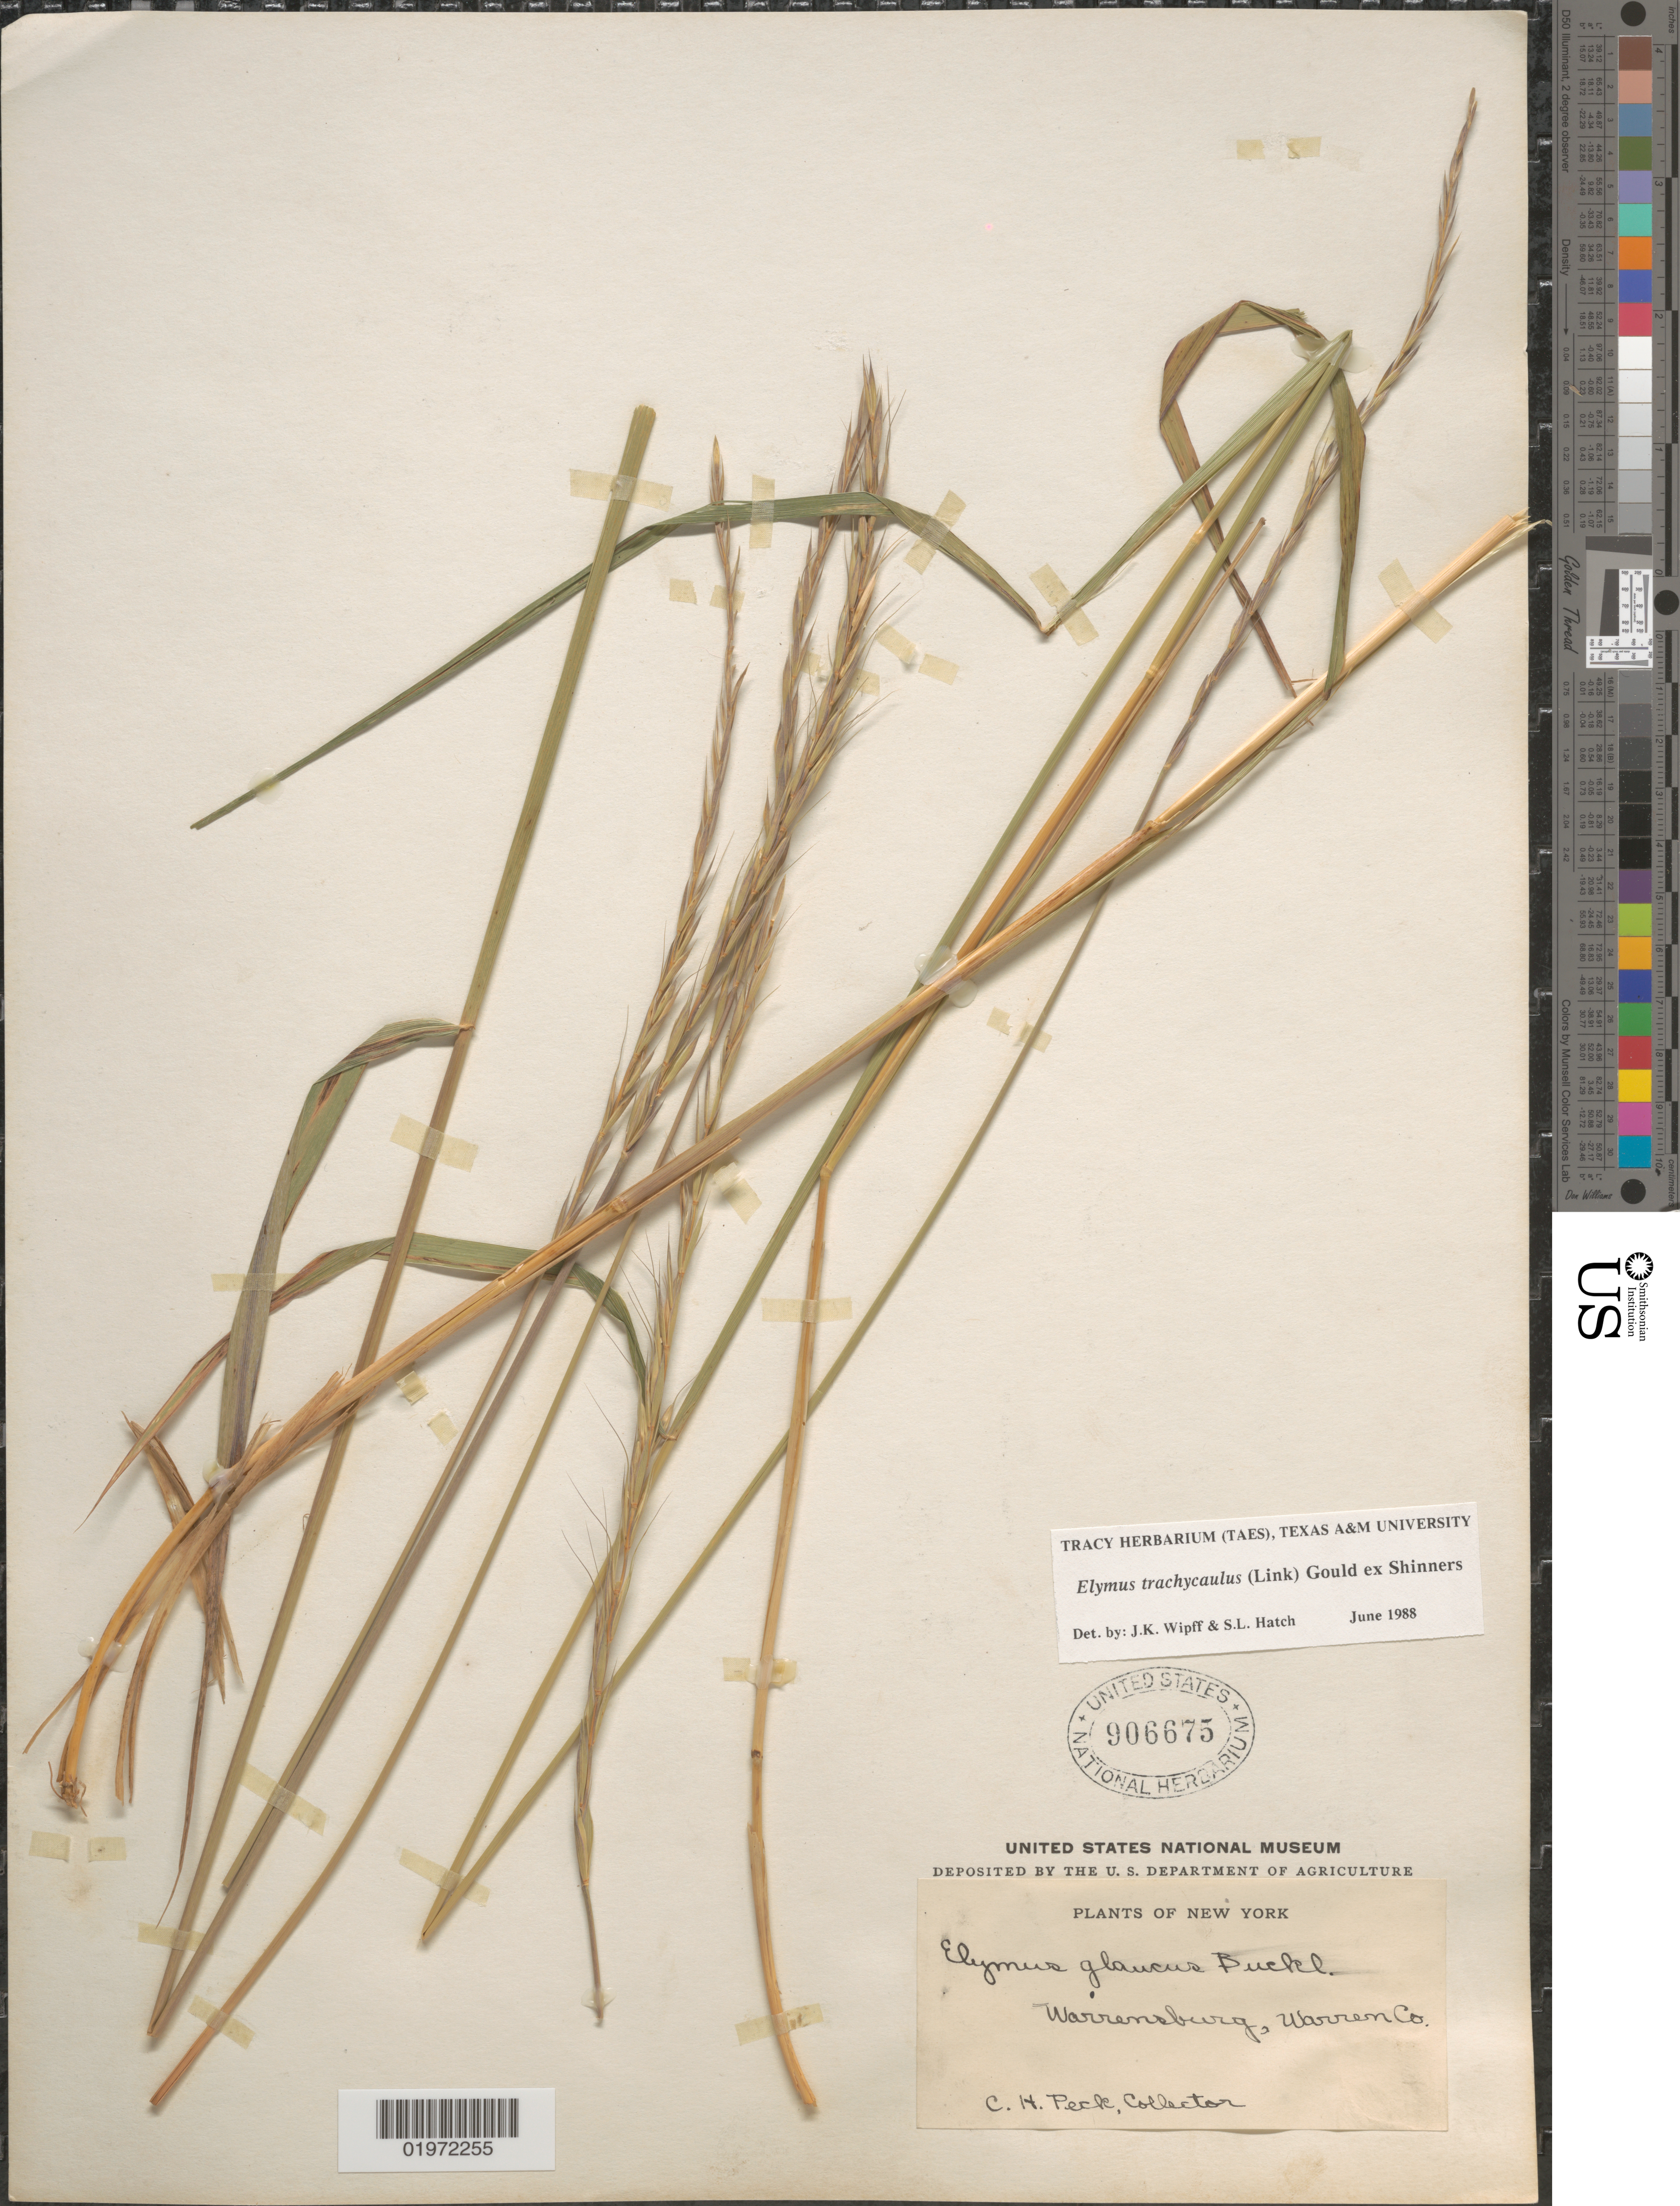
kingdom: Plantae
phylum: Tracheophyta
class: Liliopsida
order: Poales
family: Poaceae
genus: Elymus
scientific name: Elymus trachycaulus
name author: (Link) Gould ex Shinners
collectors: C. H. Peck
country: United States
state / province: New York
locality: Warrensburg, Warren Co.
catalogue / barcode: US 906675